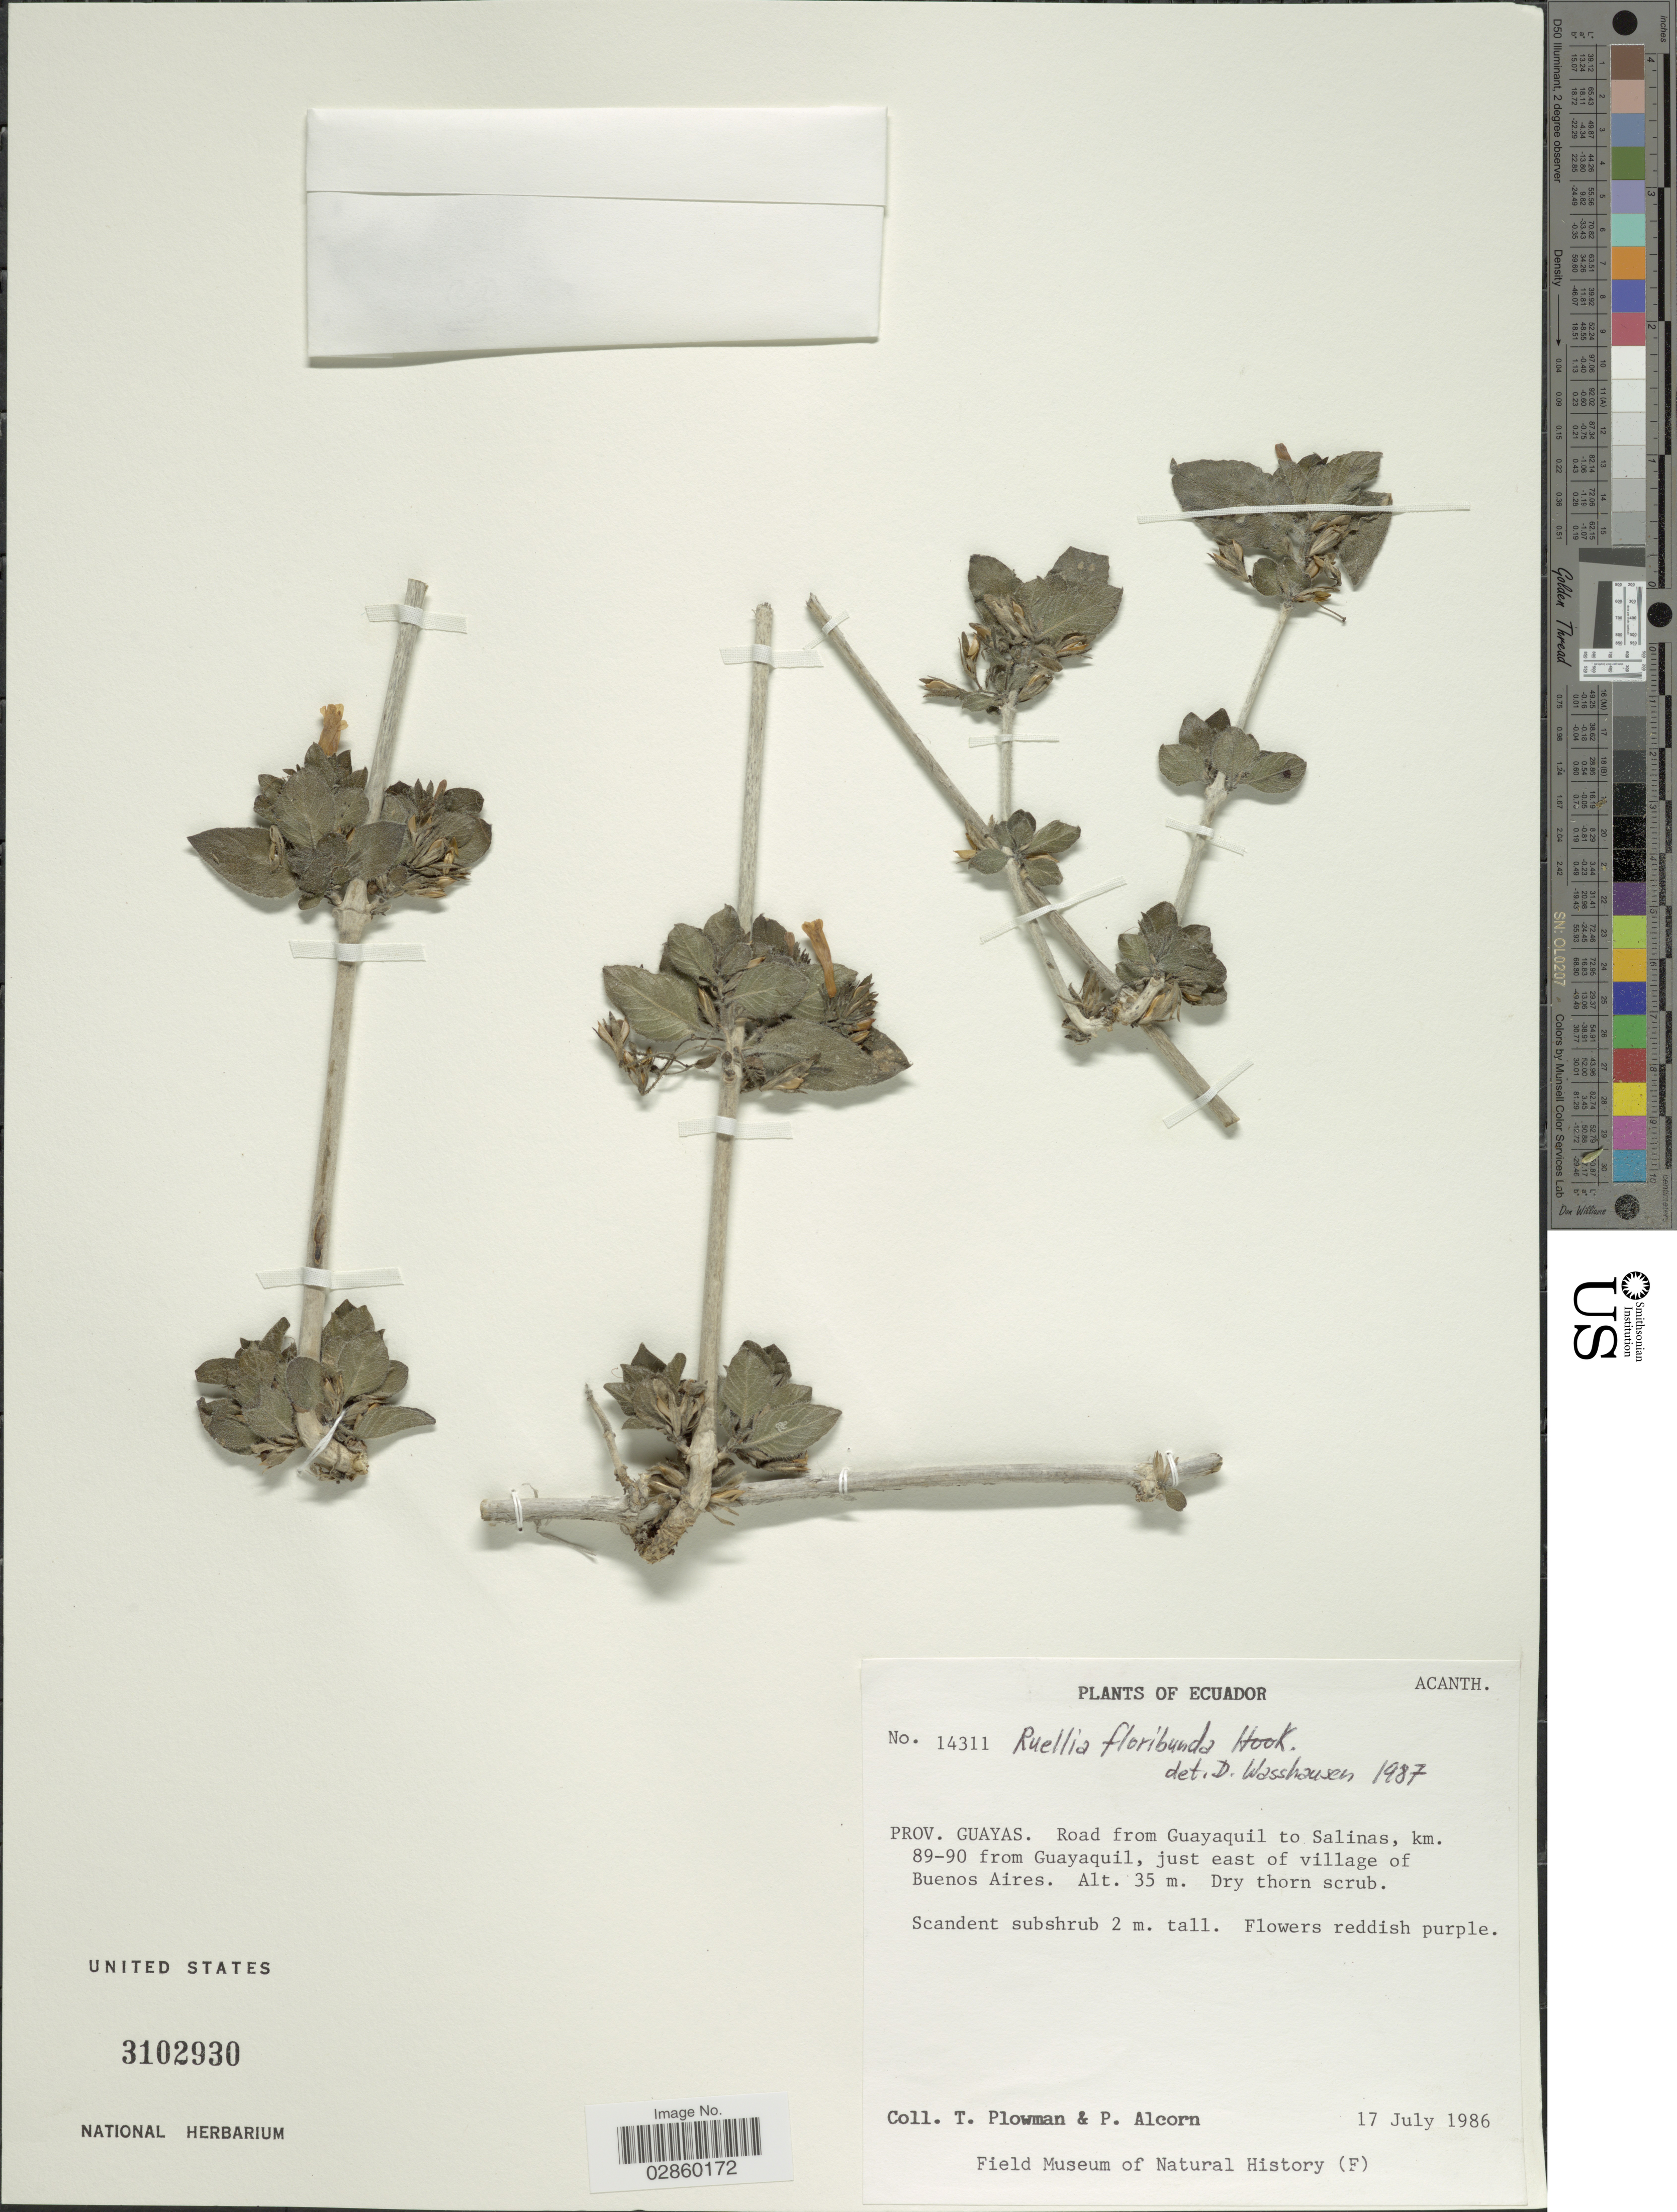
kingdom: Plantae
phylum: Tracheophyta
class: Magnoliopsida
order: Lamiales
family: Acanthaceae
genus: Ruellia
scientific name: Ruellia floribunda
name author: Hook.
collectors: T. Plowmann & P. Alcorn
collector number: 14311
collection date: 1986-07-17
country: Ecuador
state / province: Guayas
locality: Road from Guayaquil to Salinas, km. 89-90 from Guayaquil, just east of village of Buenos Aires.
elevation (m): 35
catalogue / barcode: US 3102930